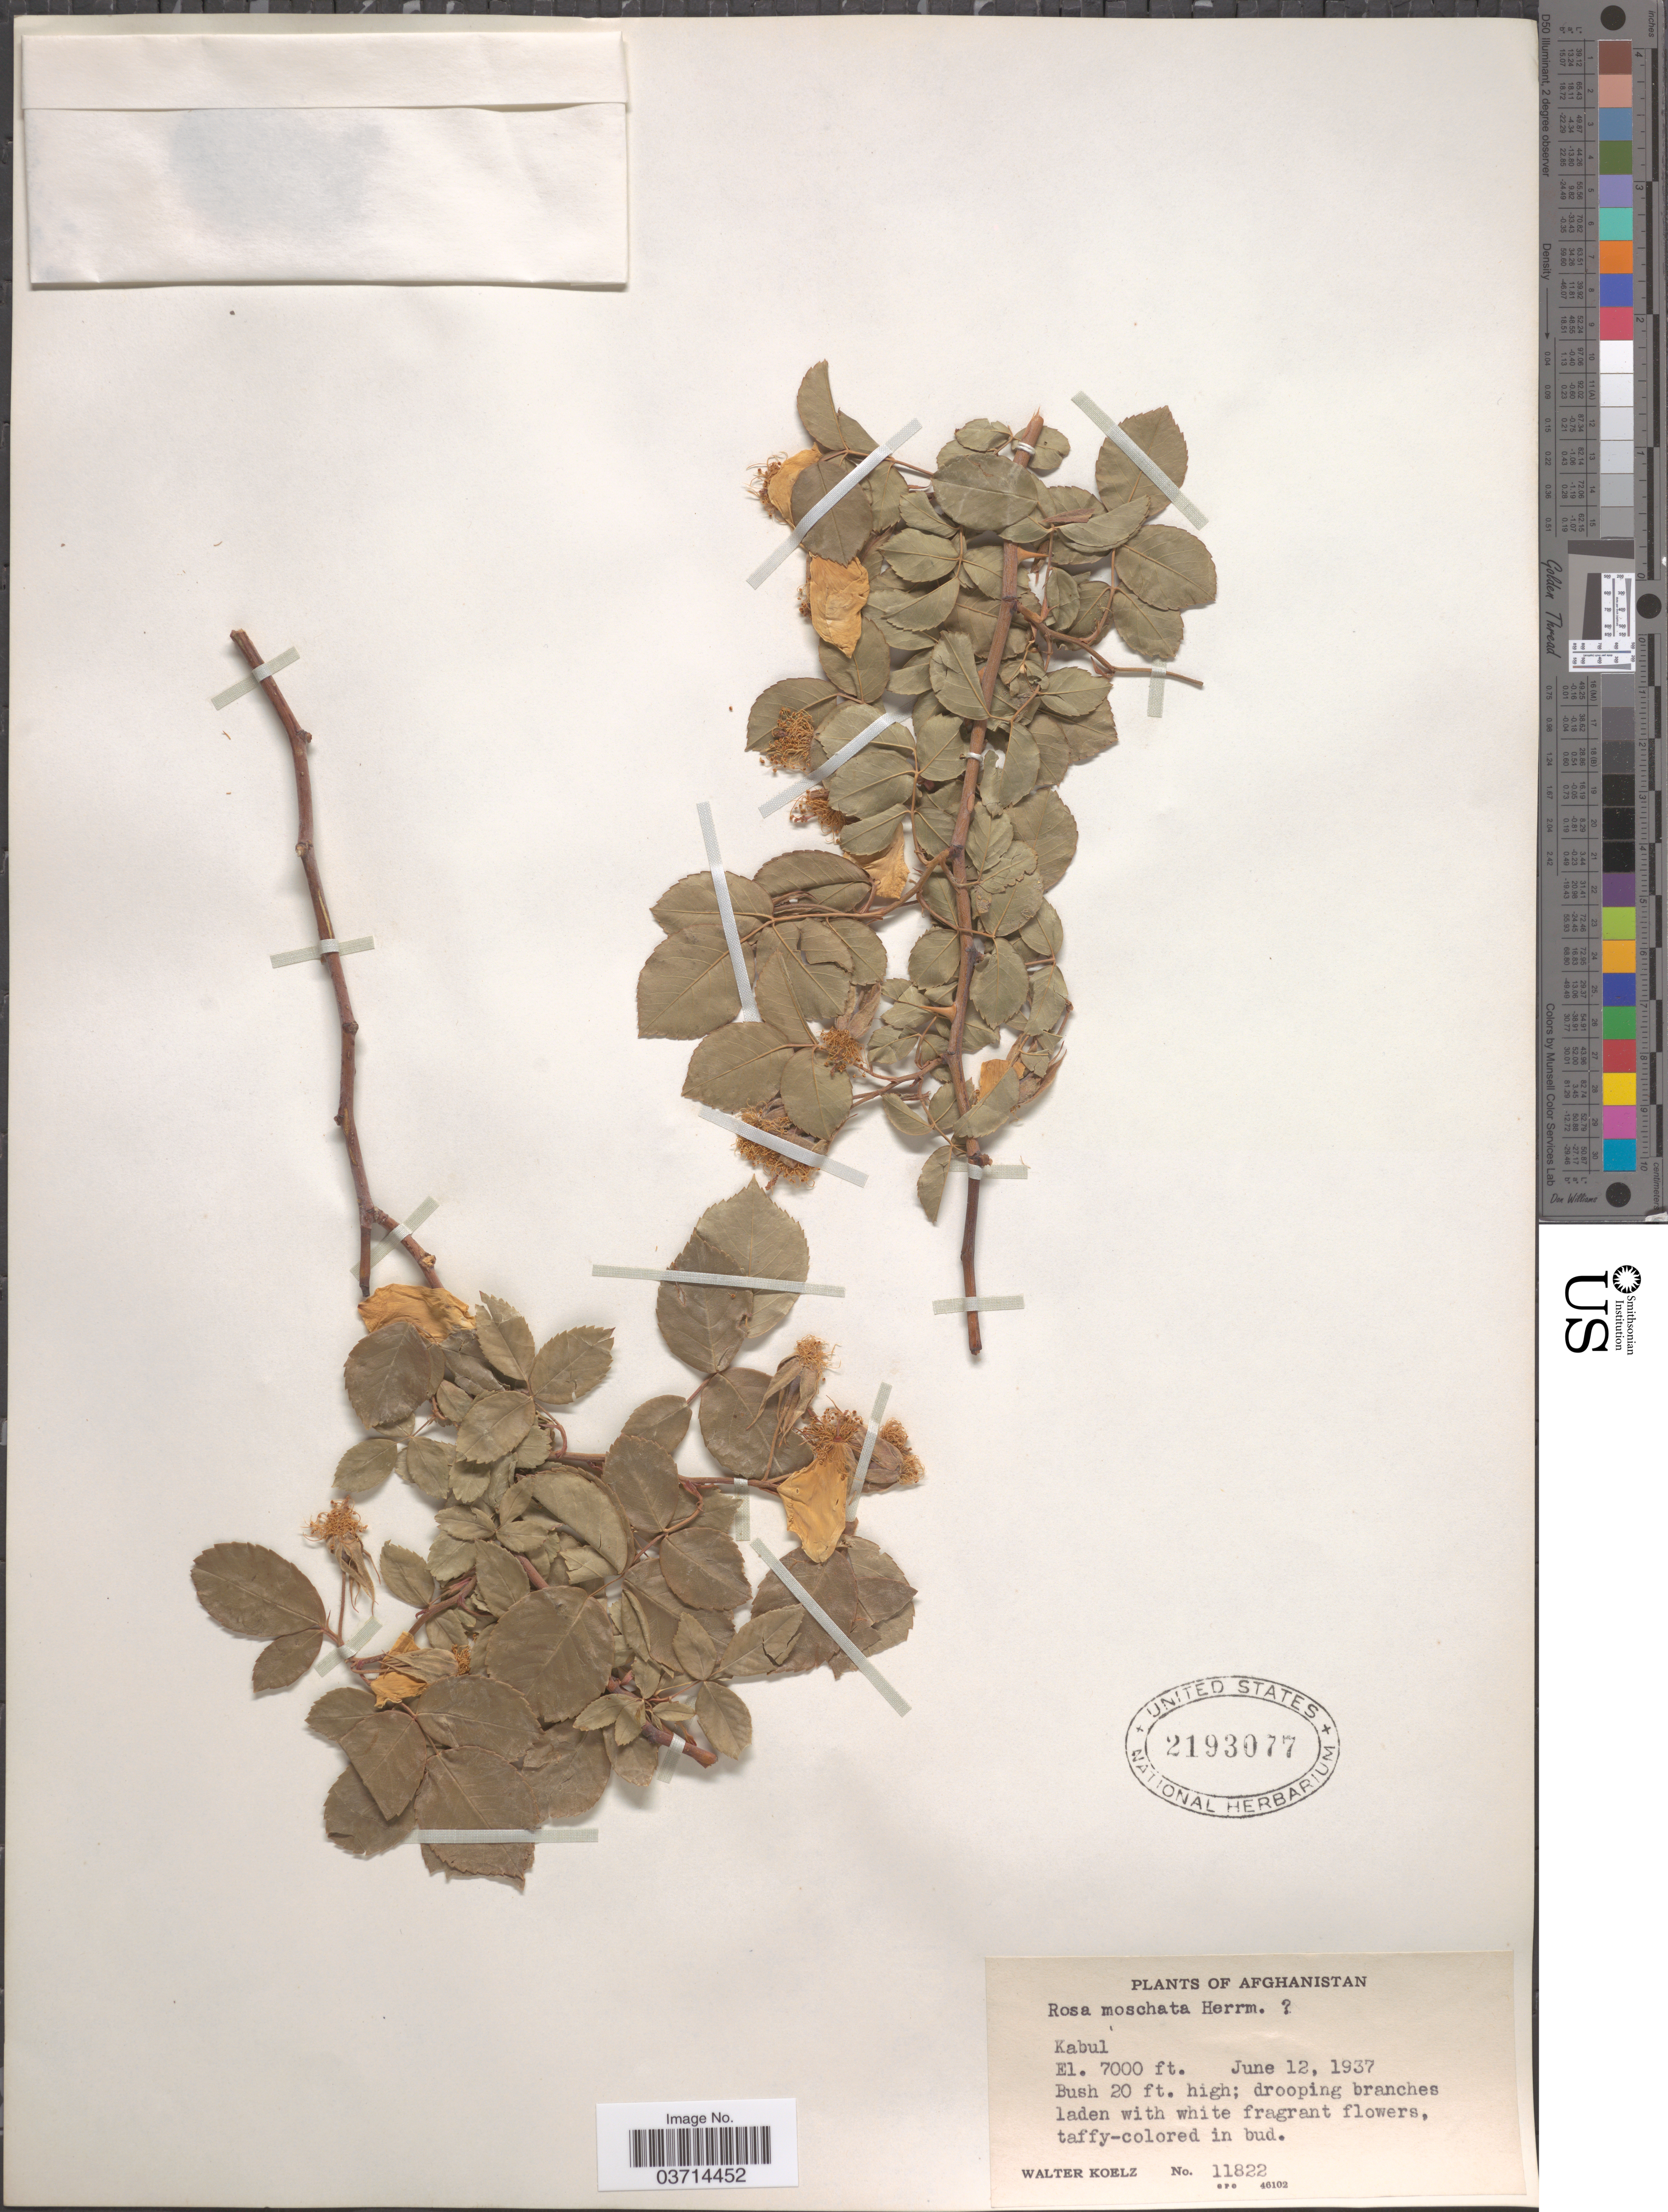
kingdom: Plantae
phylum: Tracheophyta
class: Magnoliopsida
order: Rosales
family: Rosaceae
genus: Rosa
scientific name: Rosa moschata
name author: Herrm.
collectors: W. N. Koelz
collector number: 11822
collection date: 1937-06-12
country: Afghanistan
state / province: Kabul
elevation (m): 2134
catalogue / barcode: US 2193077